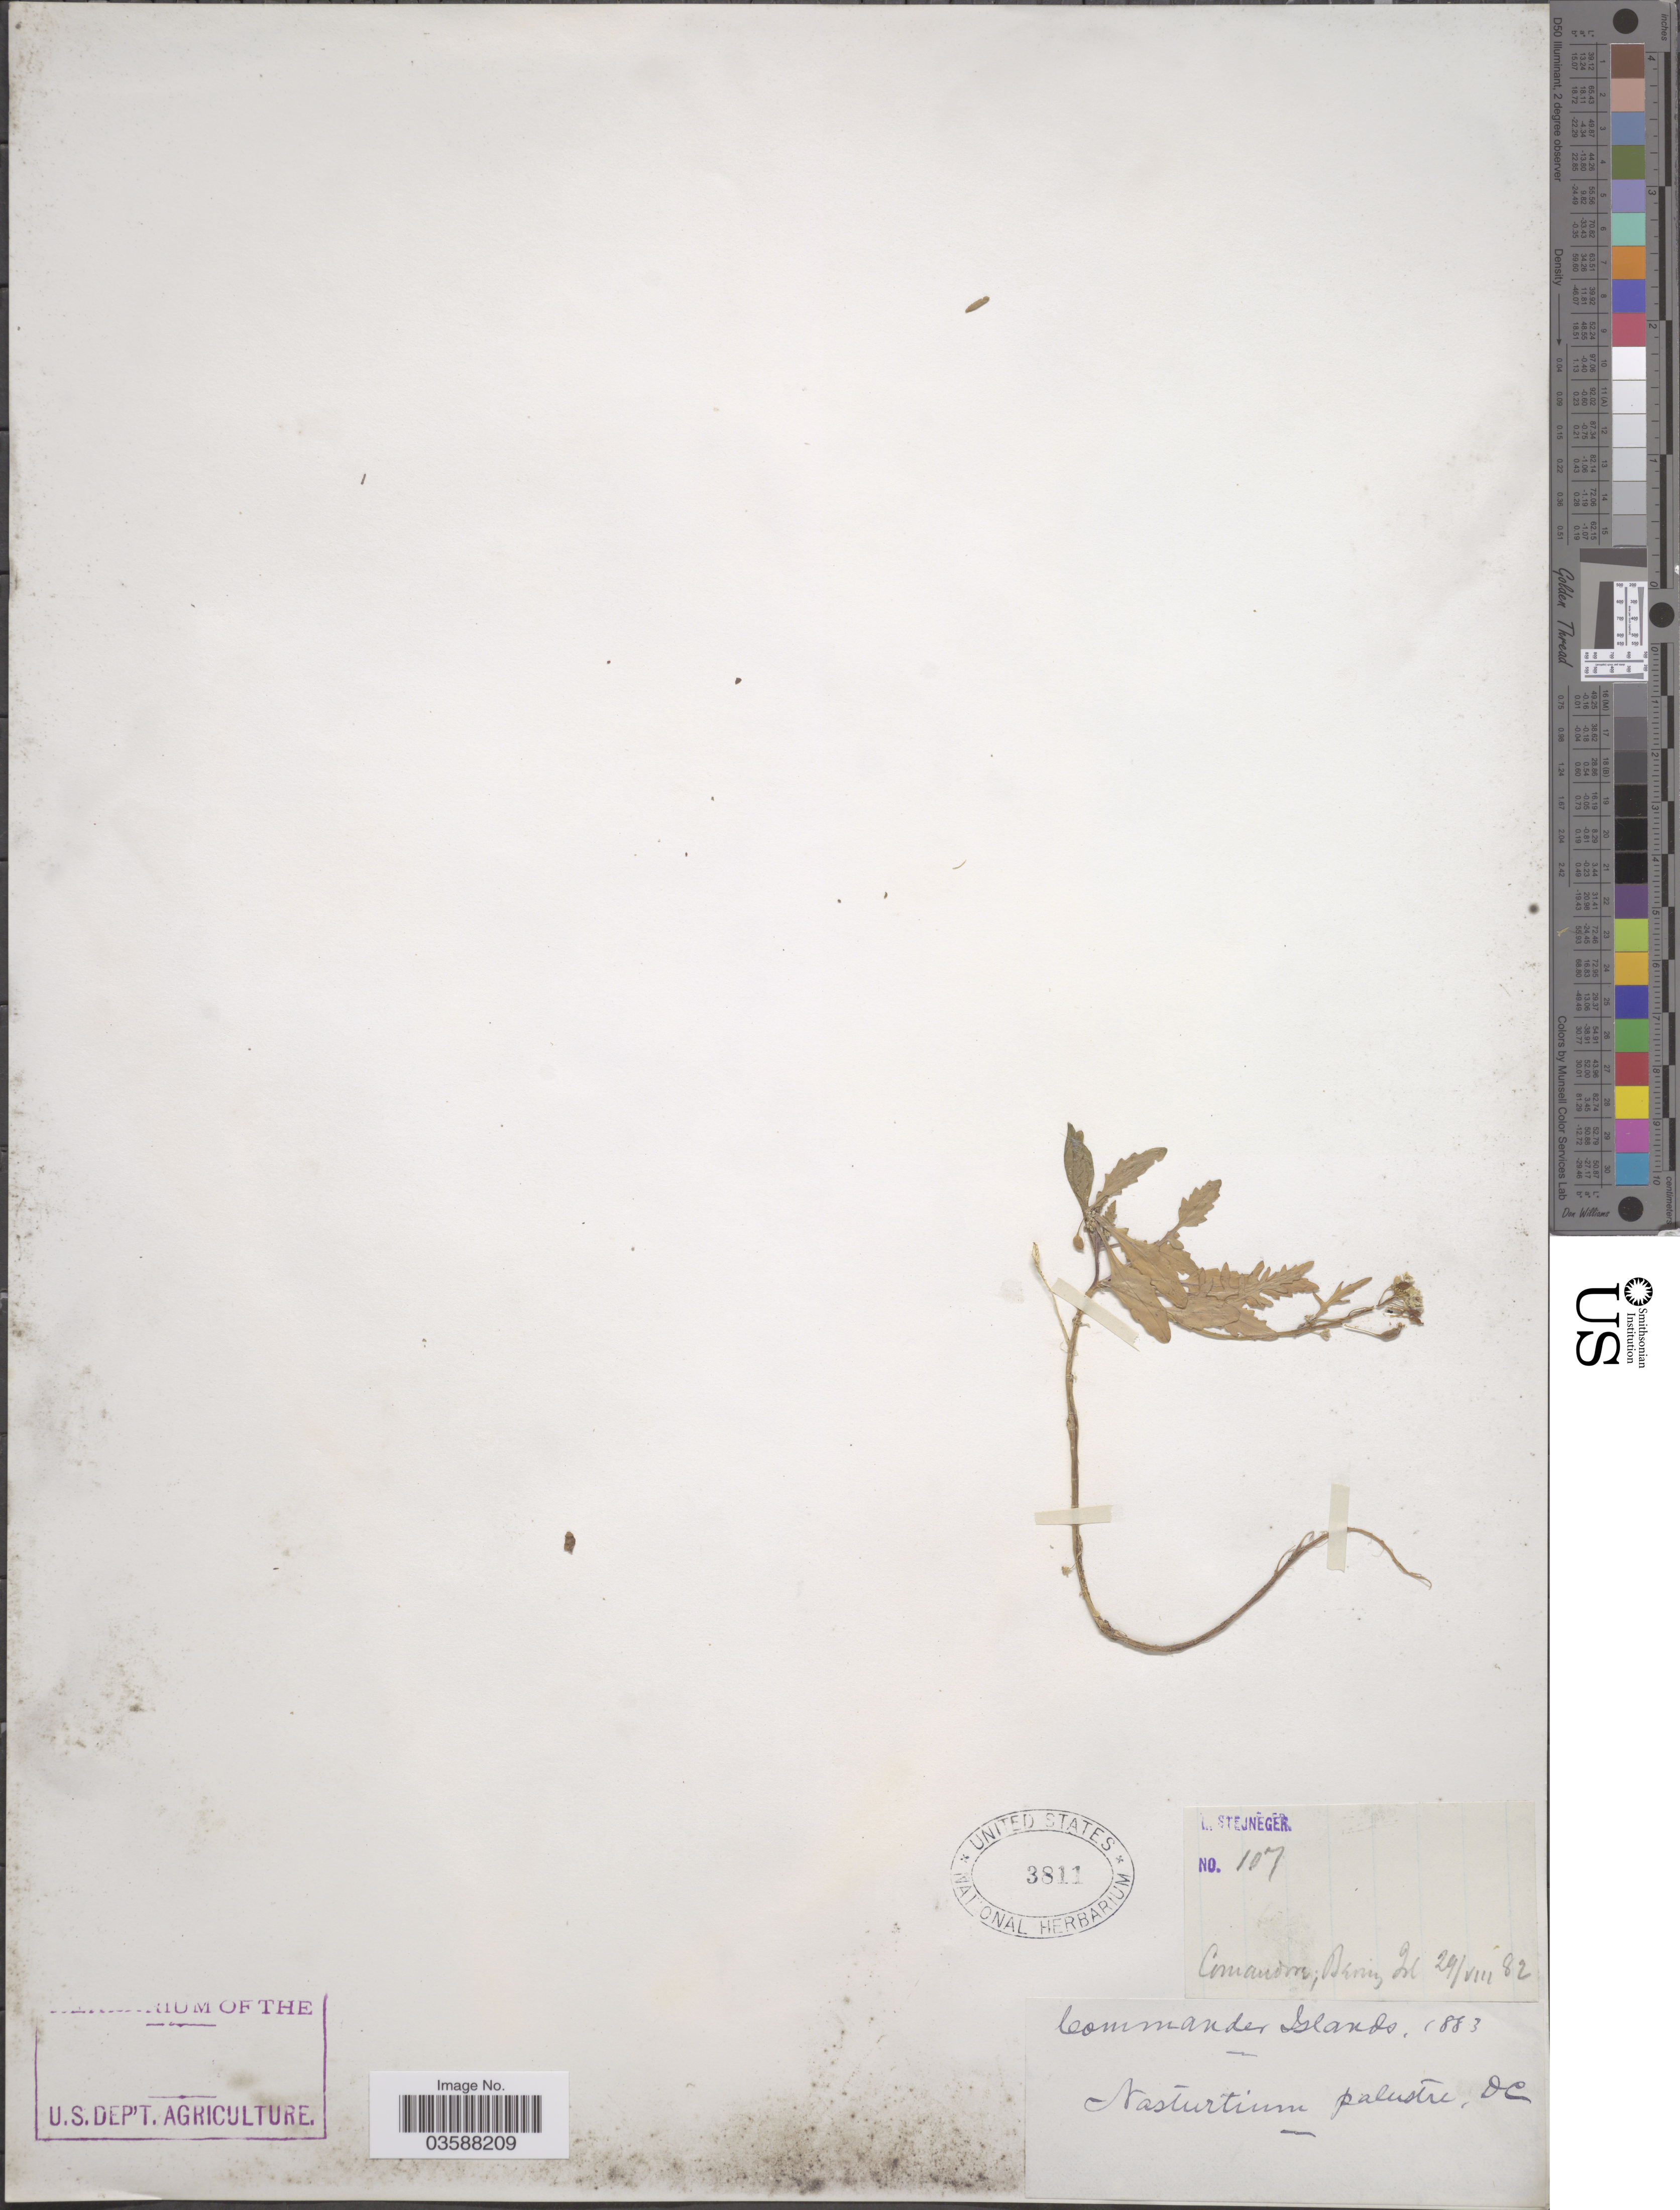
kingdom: Plantae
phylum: Tracheophyta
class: Magnoliopsida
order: Brassicales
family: Brassicaceae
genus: Rorippa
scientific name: Rorippa palustris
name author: (L.) Besser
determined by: Strong, M. T., (US), Smithsonian Institution - National Museum of Natural History (UNITED STATES)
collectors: L. Stejneger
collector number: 107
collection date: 1883-08-29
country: Russian Federation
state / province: Kamchatka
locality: Commander; Bering Isl. Commander Islands.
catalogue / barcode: US 3811